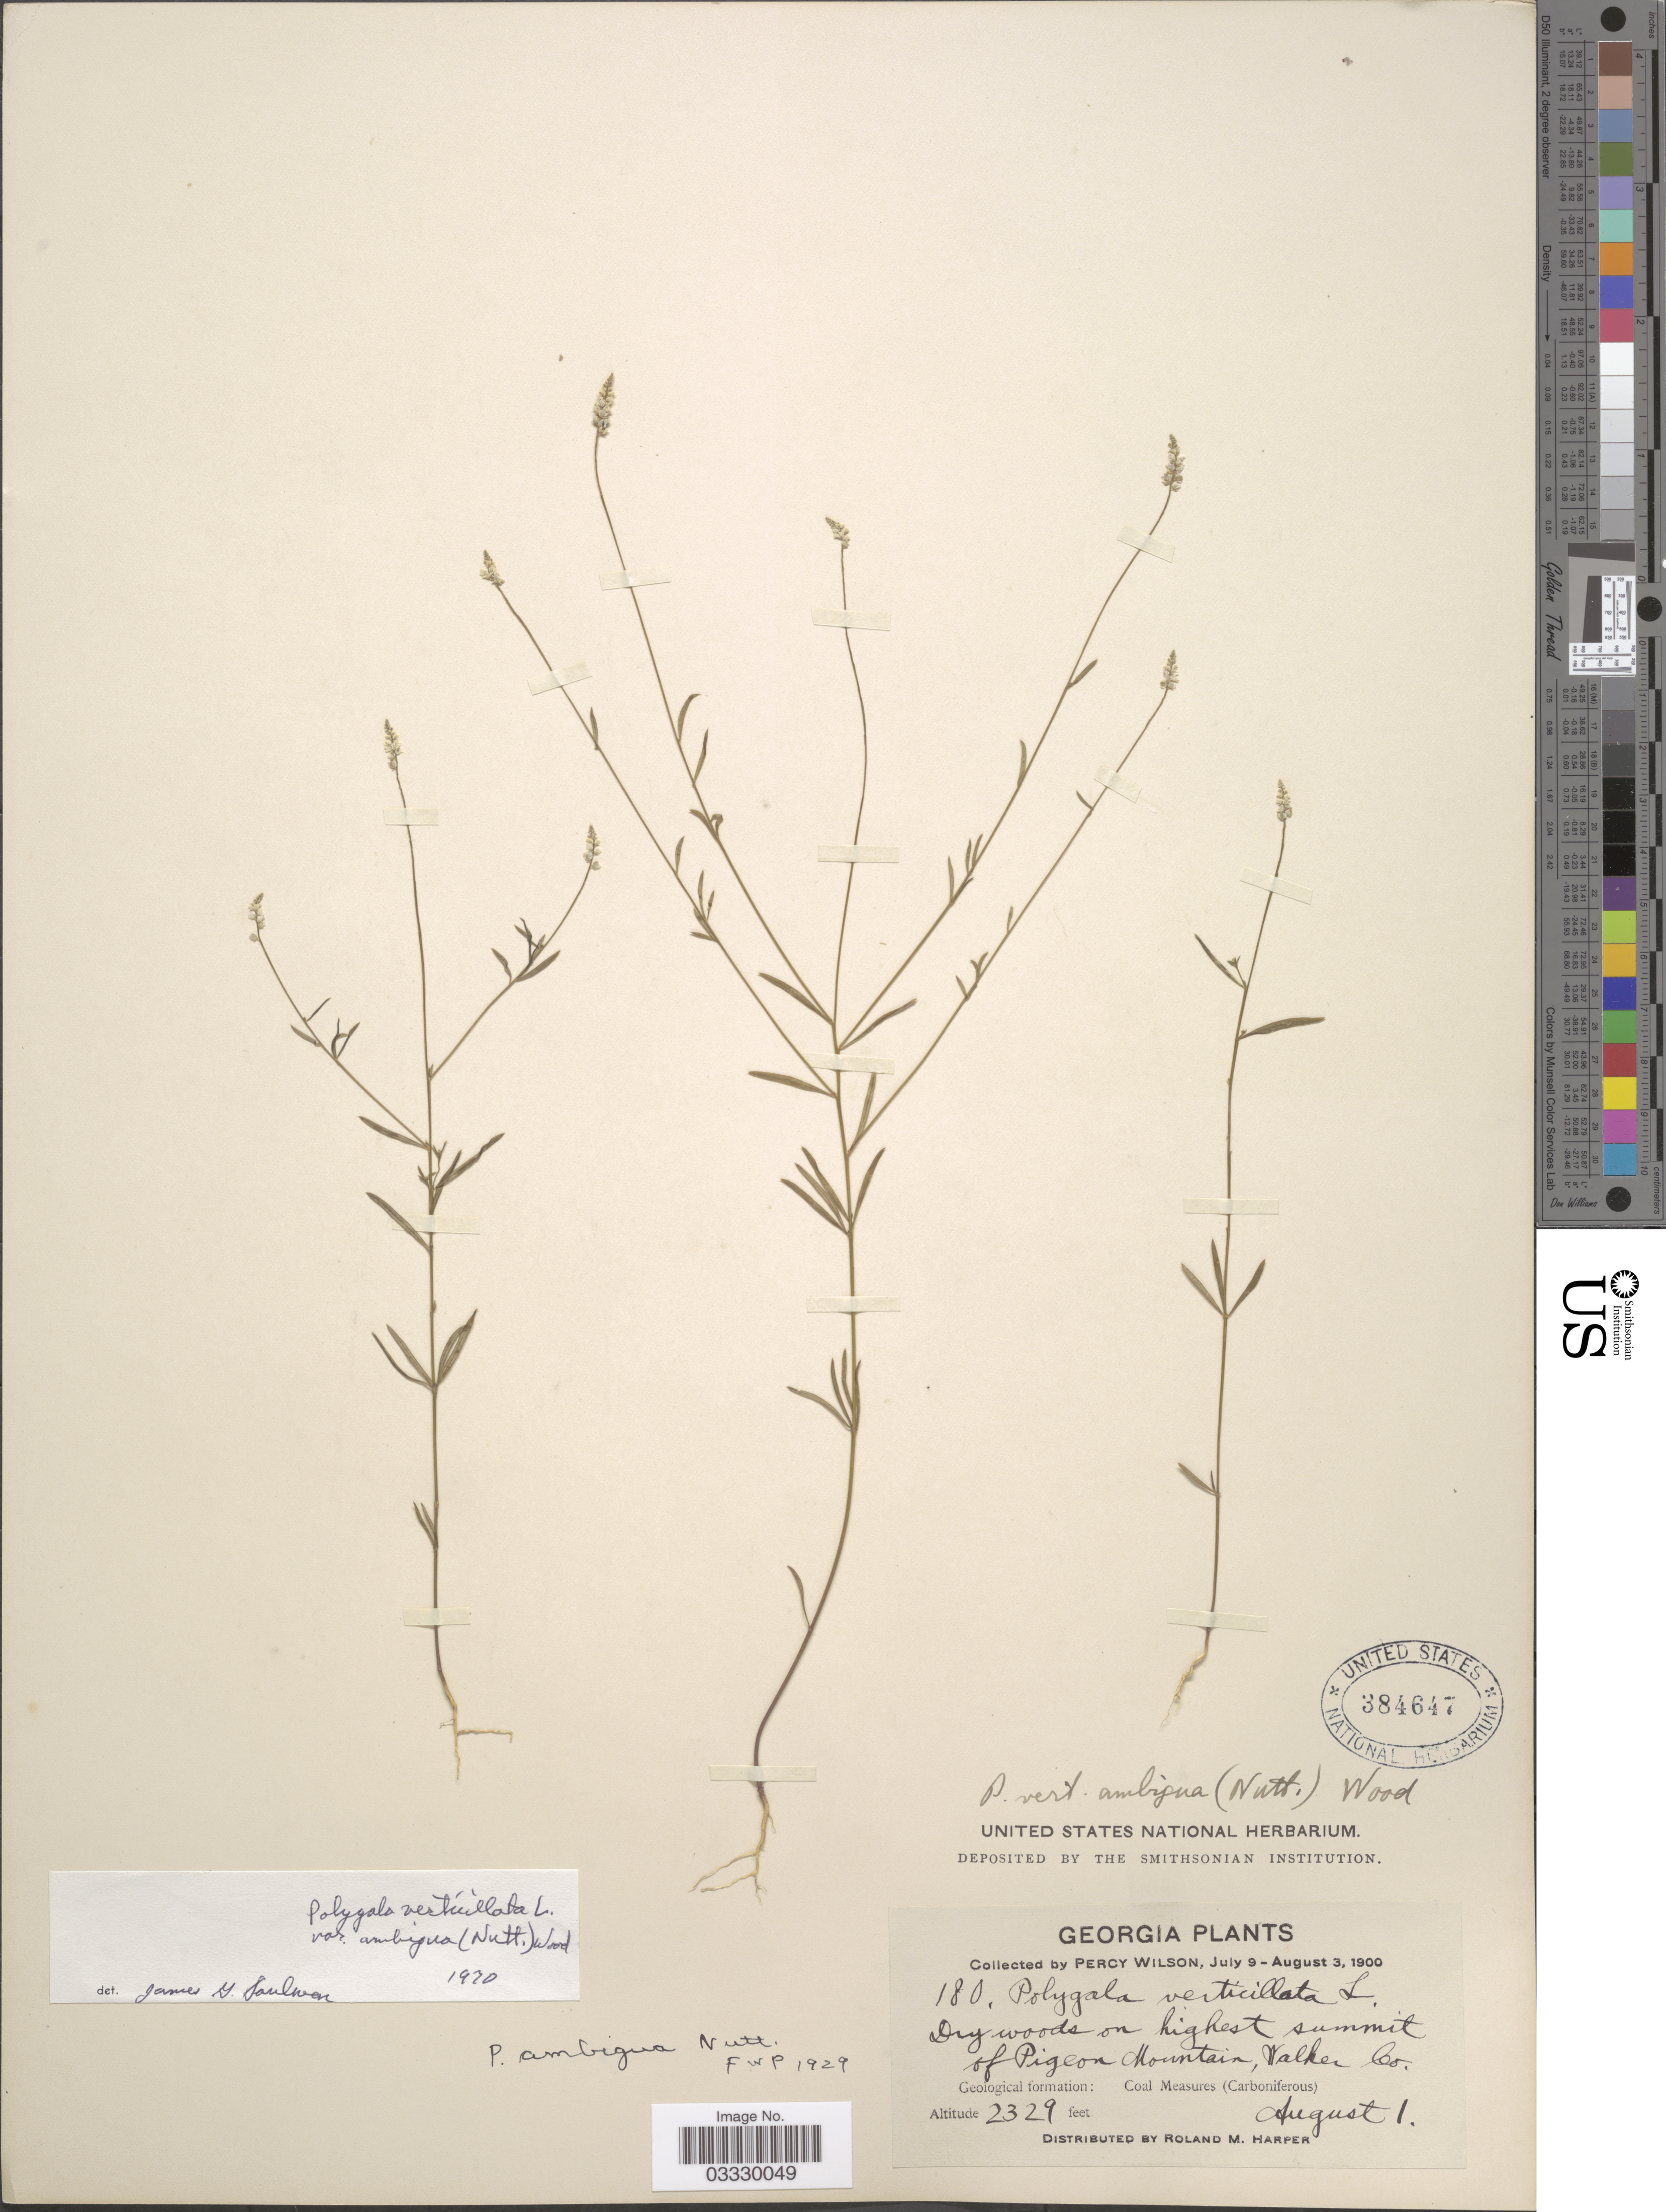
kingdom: Plantae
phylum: Tracheophyta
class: Magnoliopsida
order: Fabales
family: Polygalaceae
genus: Polygala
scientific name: Polygala ambigua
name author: Nutt.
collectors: P. Wilson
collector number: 180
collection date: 1900-08-01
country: United States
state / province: Georgia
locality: Dry woods on highest summit of Pigeon Mountain, Walker Co.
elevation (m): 710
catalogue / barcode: US 384647